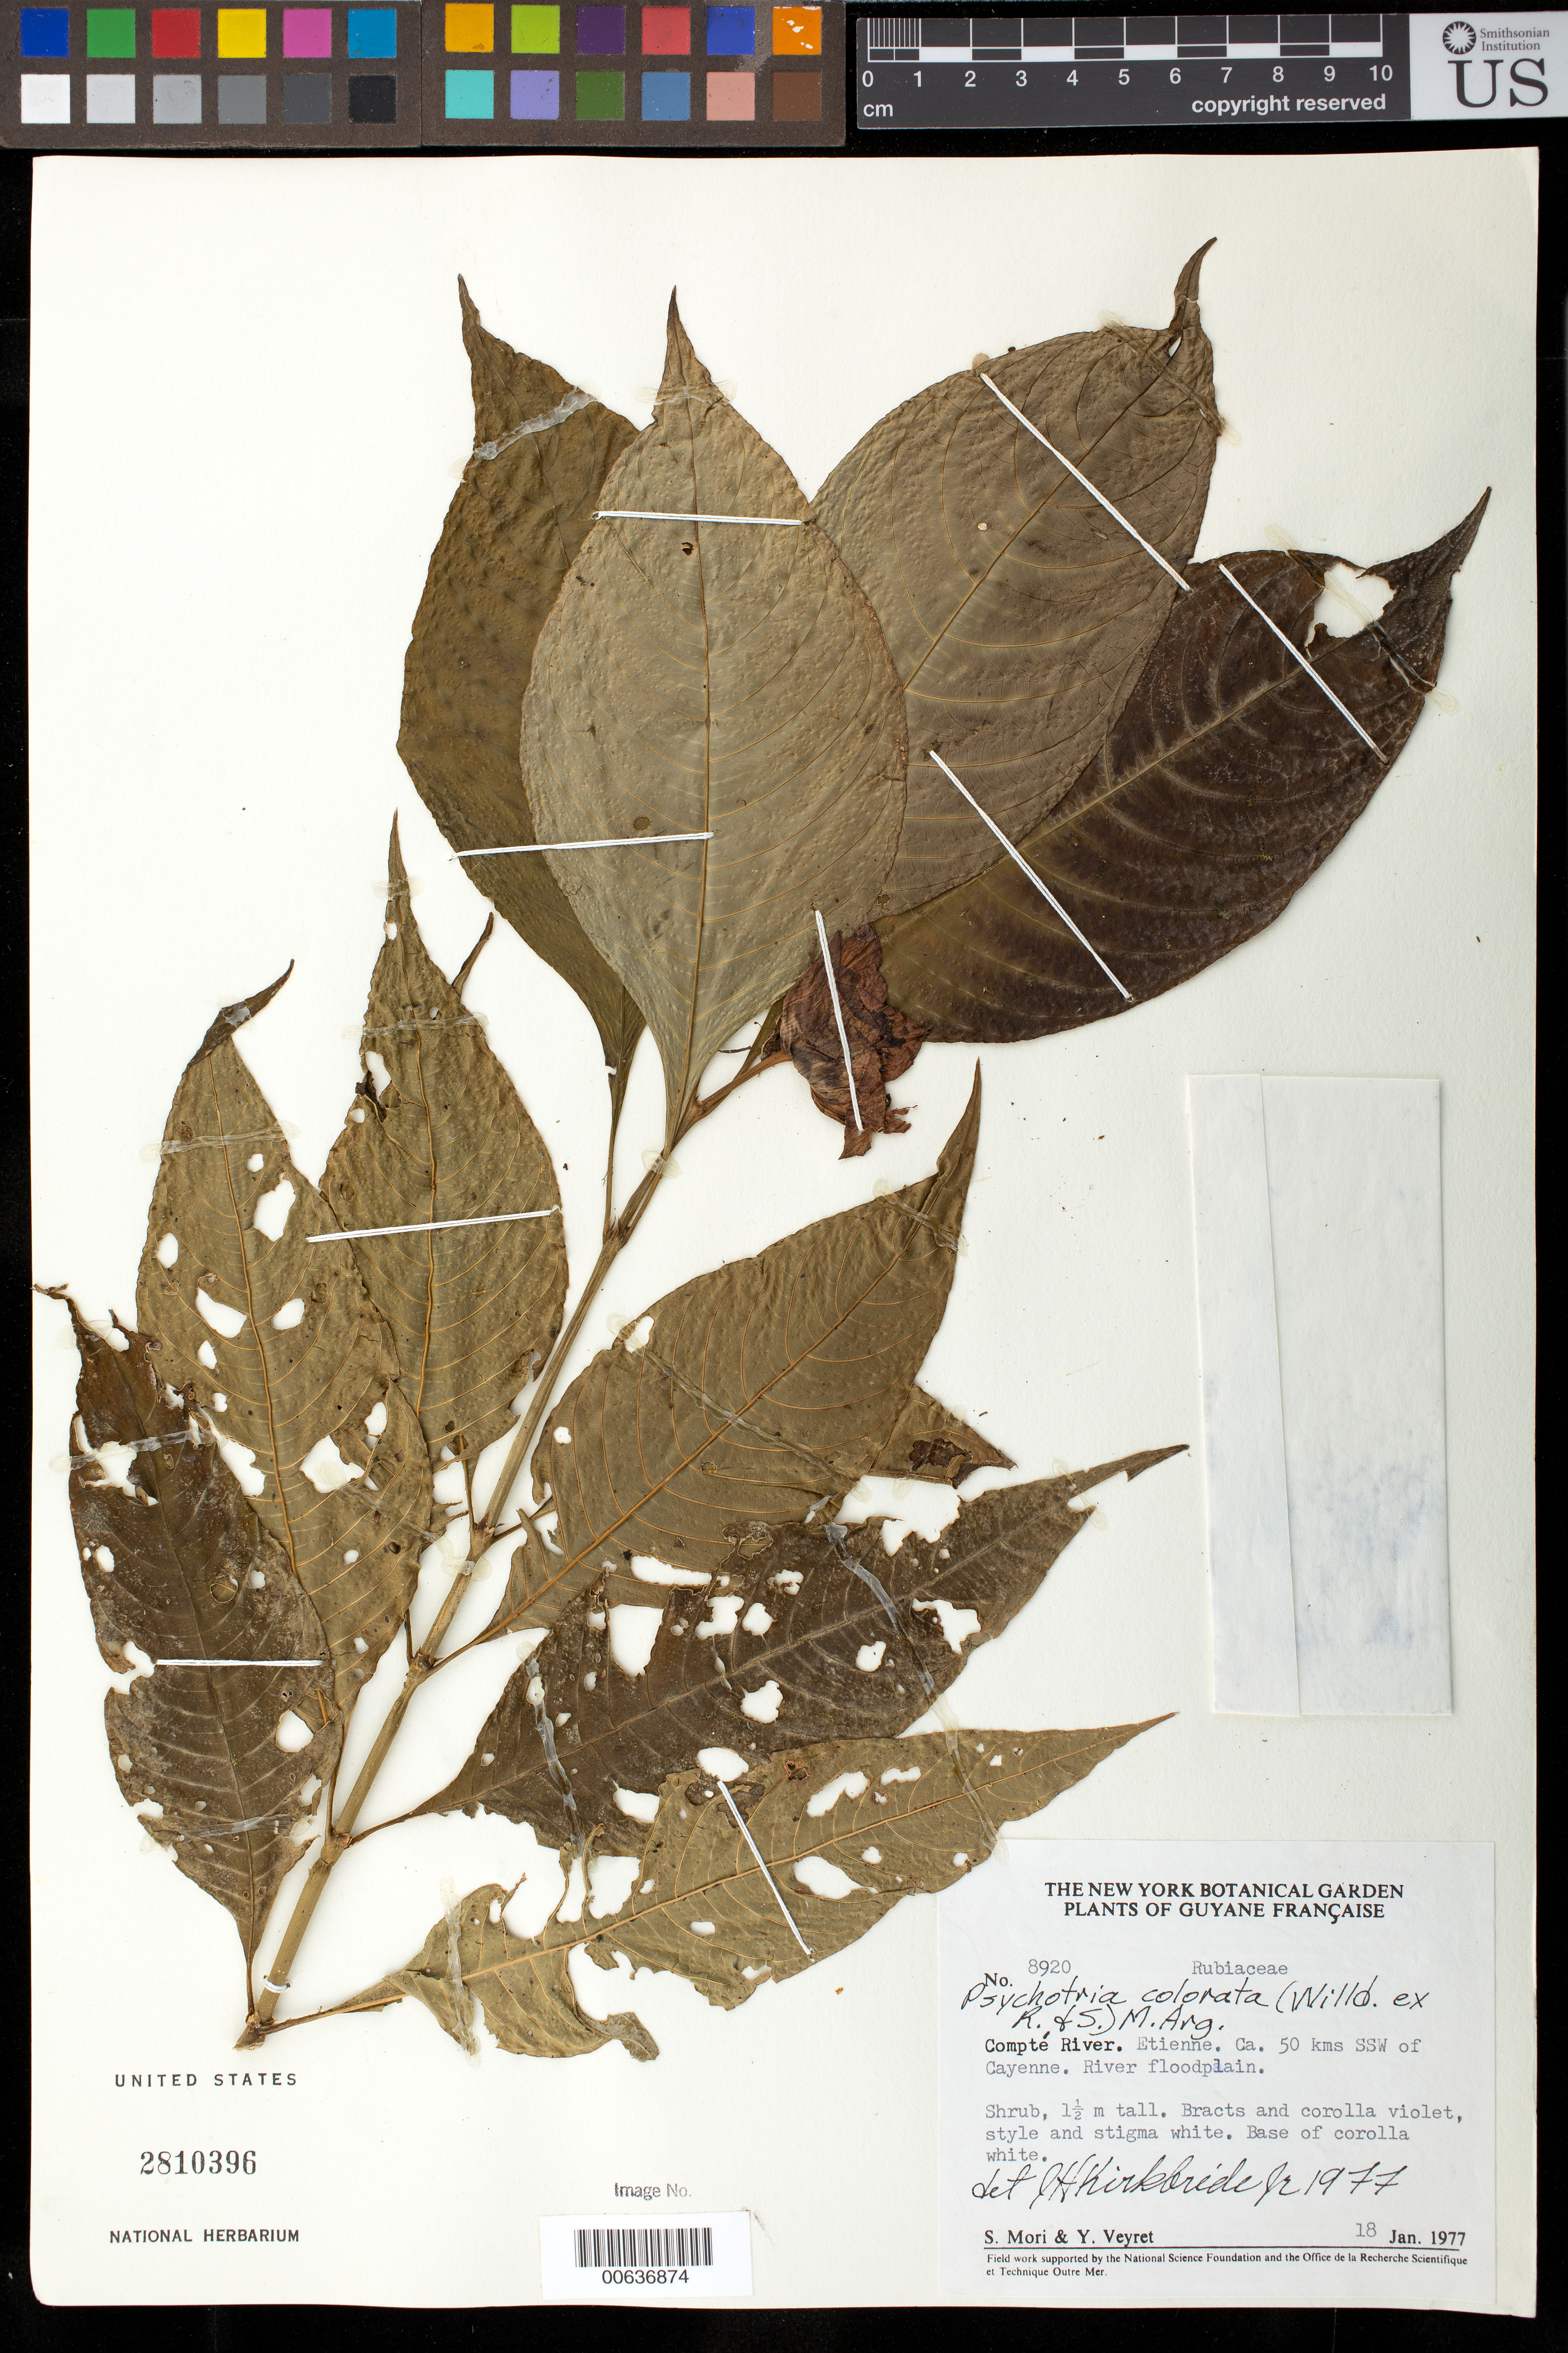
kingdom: Plantae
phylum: Tracheophyta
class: Magnoliopsida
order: Gentianales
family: Rubiaceae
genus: Palicourea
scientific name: Palicourea colorata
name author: (Hoffmanns. ex Roem. & Schult.) Delprete & J.H. Kirkbr.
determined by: Kirkbride, J. H., Jr.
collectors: S. Mori & Y. Veyret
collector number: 8920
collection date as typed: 18-Jan-77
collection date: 1977-01-18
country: French Guiana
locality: Comté River, Etienne, 50 km SSW of Cayenne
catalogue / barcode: US 2810396